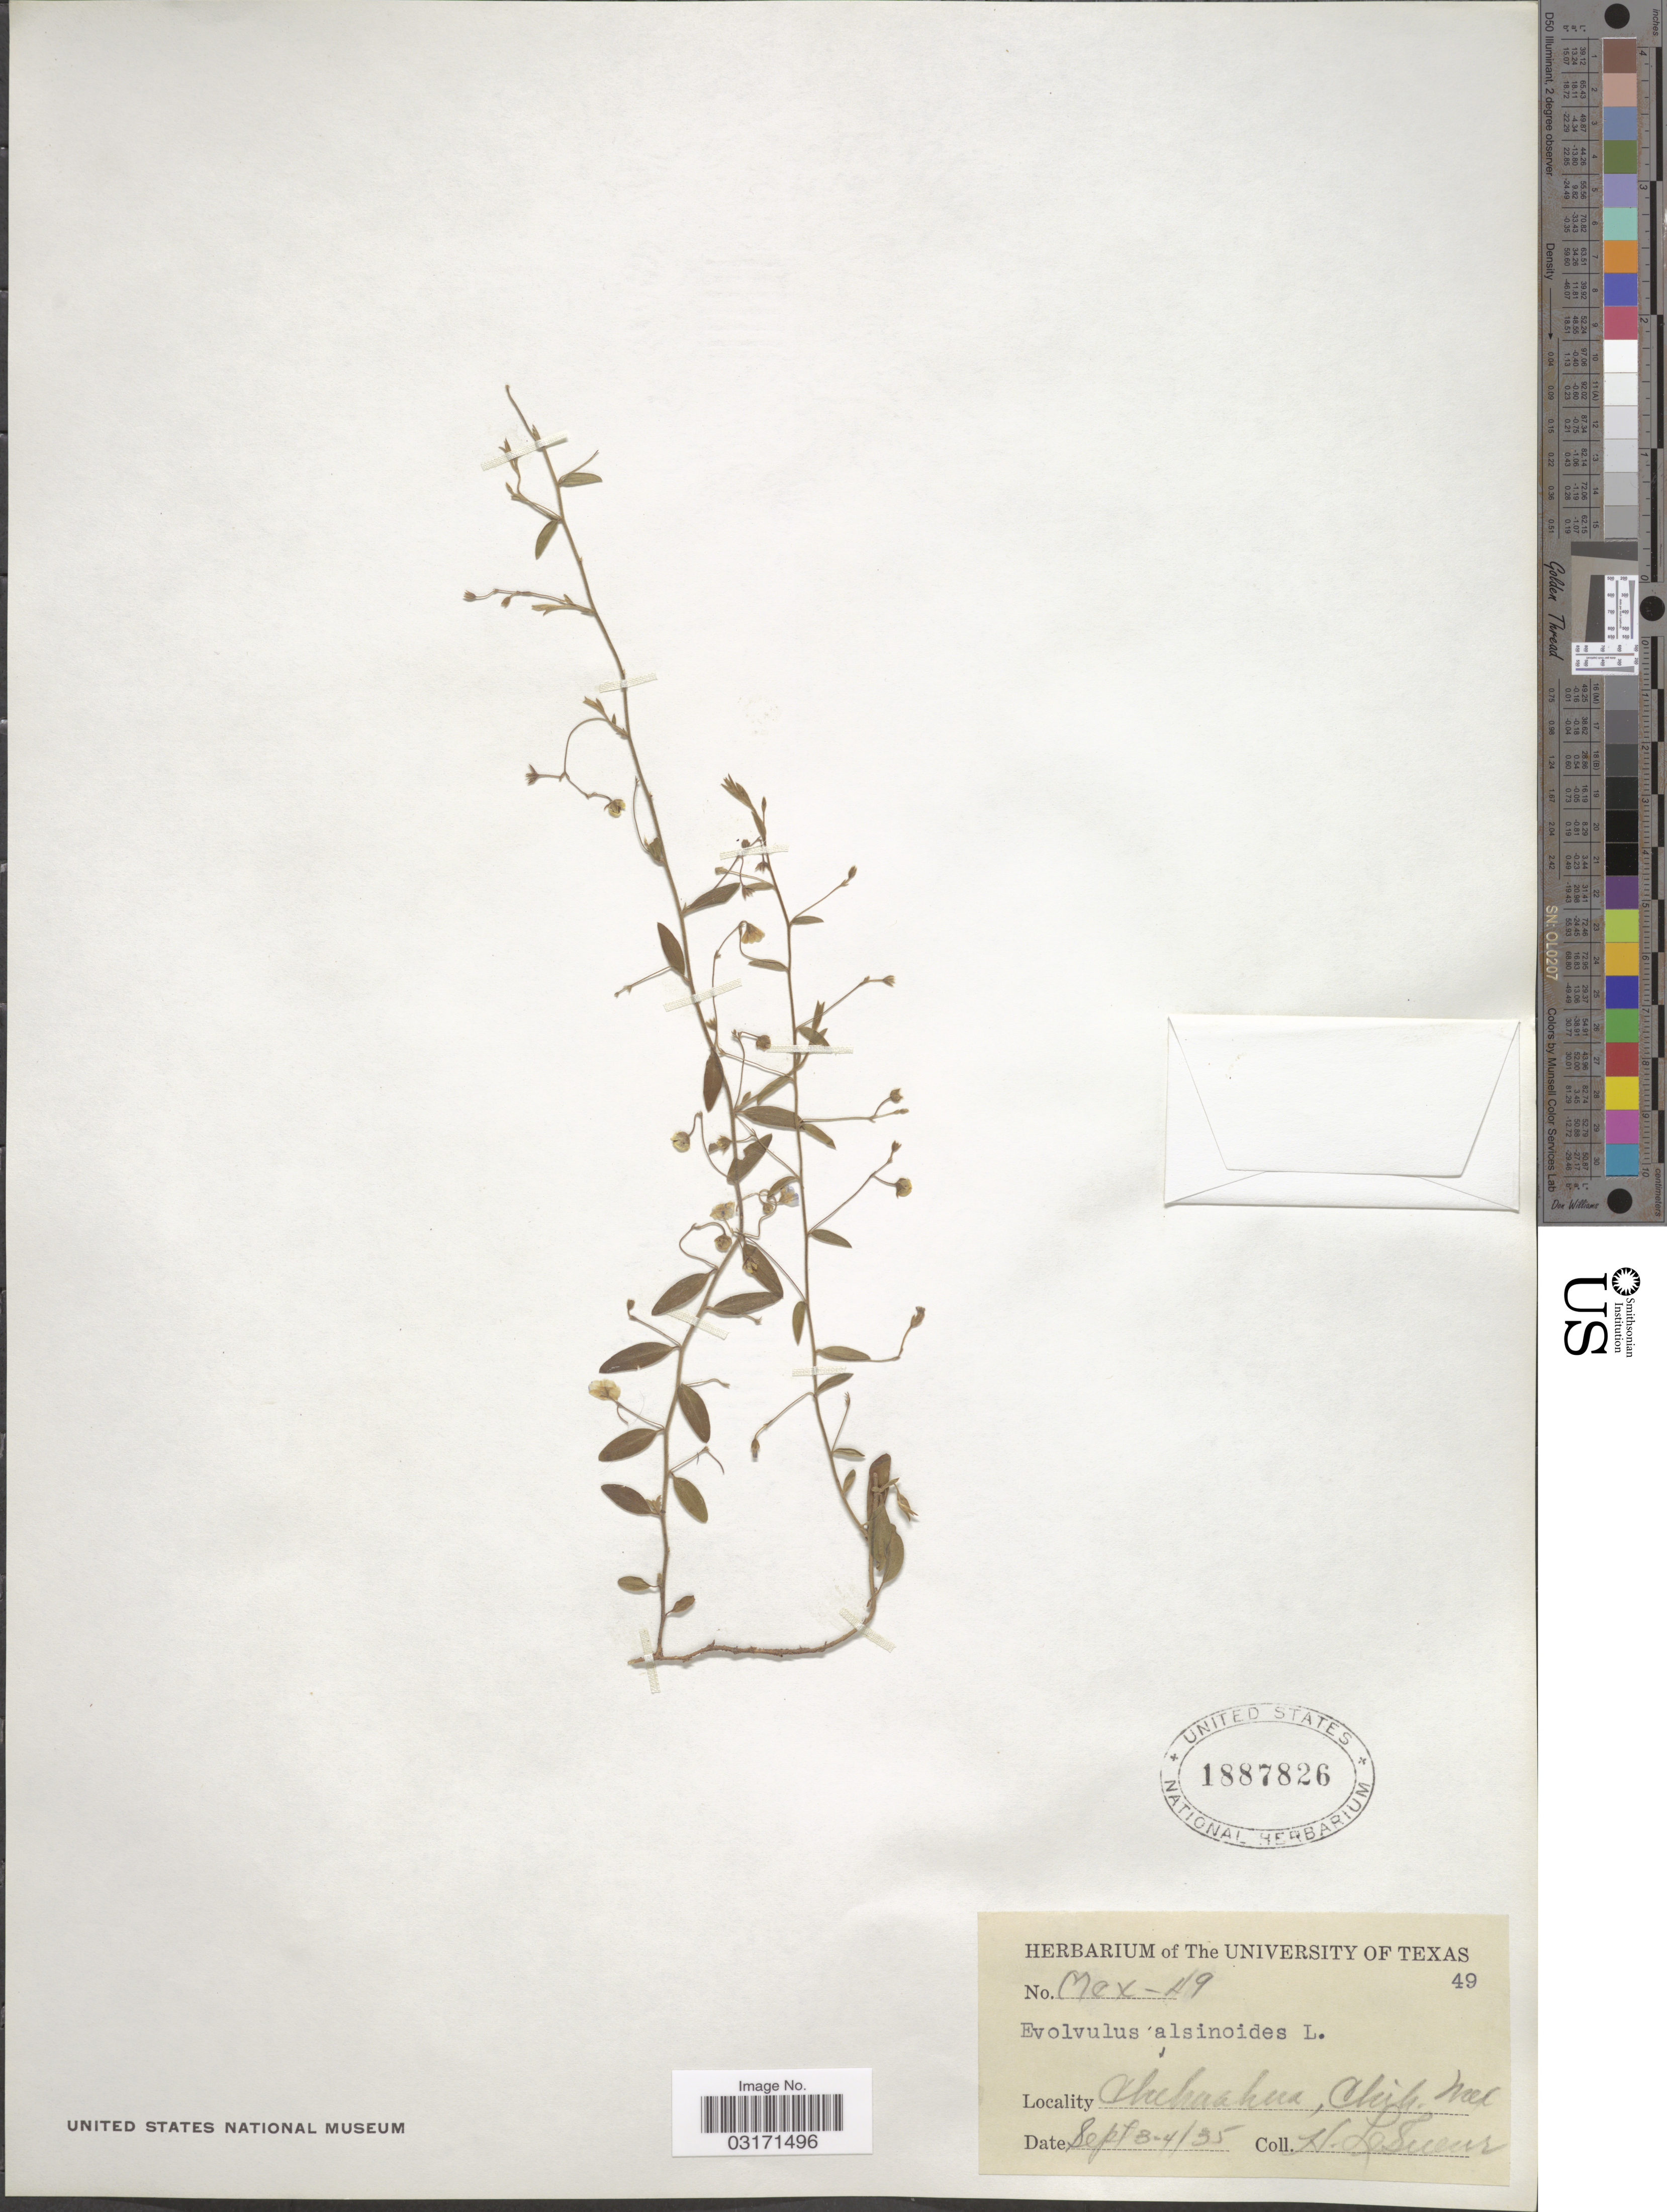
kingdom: Plantae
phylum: Tracheophyta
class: Magnoliopsida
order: Solanales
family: Convolvulaceae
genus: Evolvulus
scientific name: Evolvulus alsinoides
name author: (L.) L.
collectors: H. Lesuer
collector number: Mex-49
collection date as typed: Transcribed d/m/y: 3/9/35 to 4/9/35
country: Mexico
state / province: Chihuahua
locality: Chihuahua, Chih., Mex.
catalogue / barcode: US 1887826